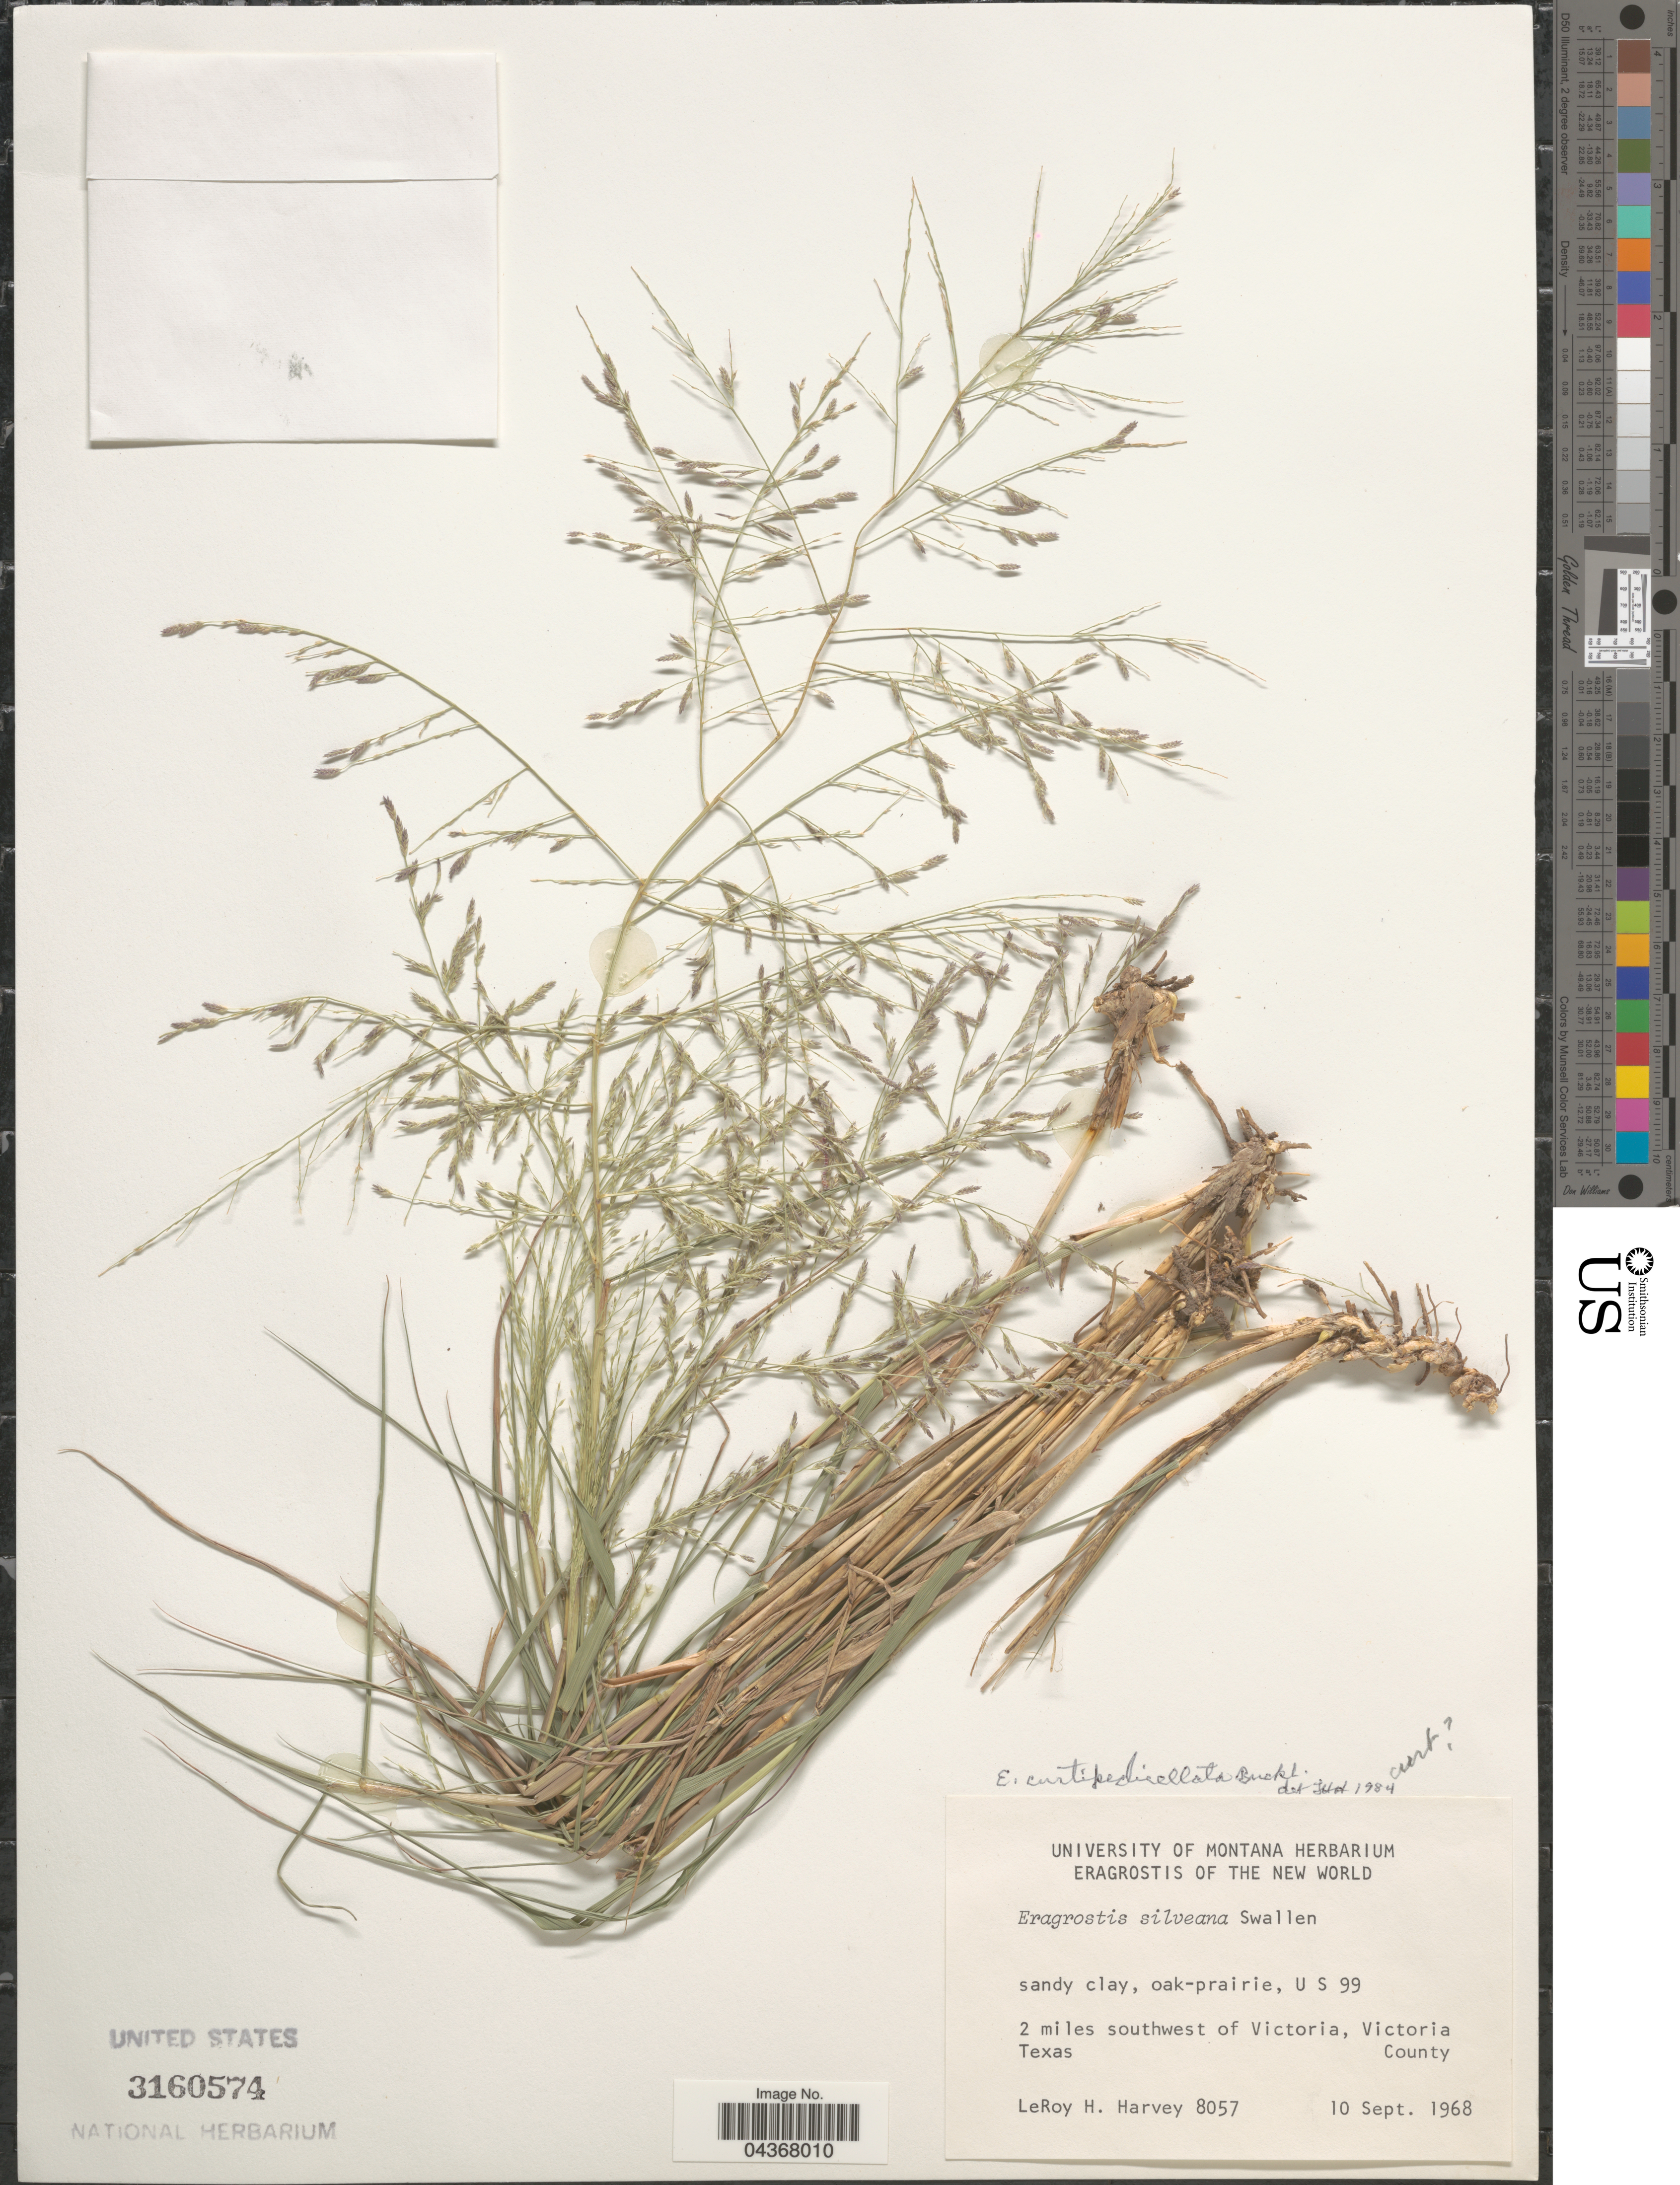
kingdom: Plantae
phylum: Tracheophyta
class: Liliopsida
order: Poales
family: Poaceae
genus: Eragrostis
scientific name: Eragrostis curtipedicellata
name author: Buckley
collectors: L. H. Harvey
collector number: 8057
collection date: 1968-09-10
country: United States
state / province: Texas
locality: Sandy clay, oak-prairie, U S 99. 2 miles southwest of Victoria, Victoria County.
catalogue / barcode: US 3160574